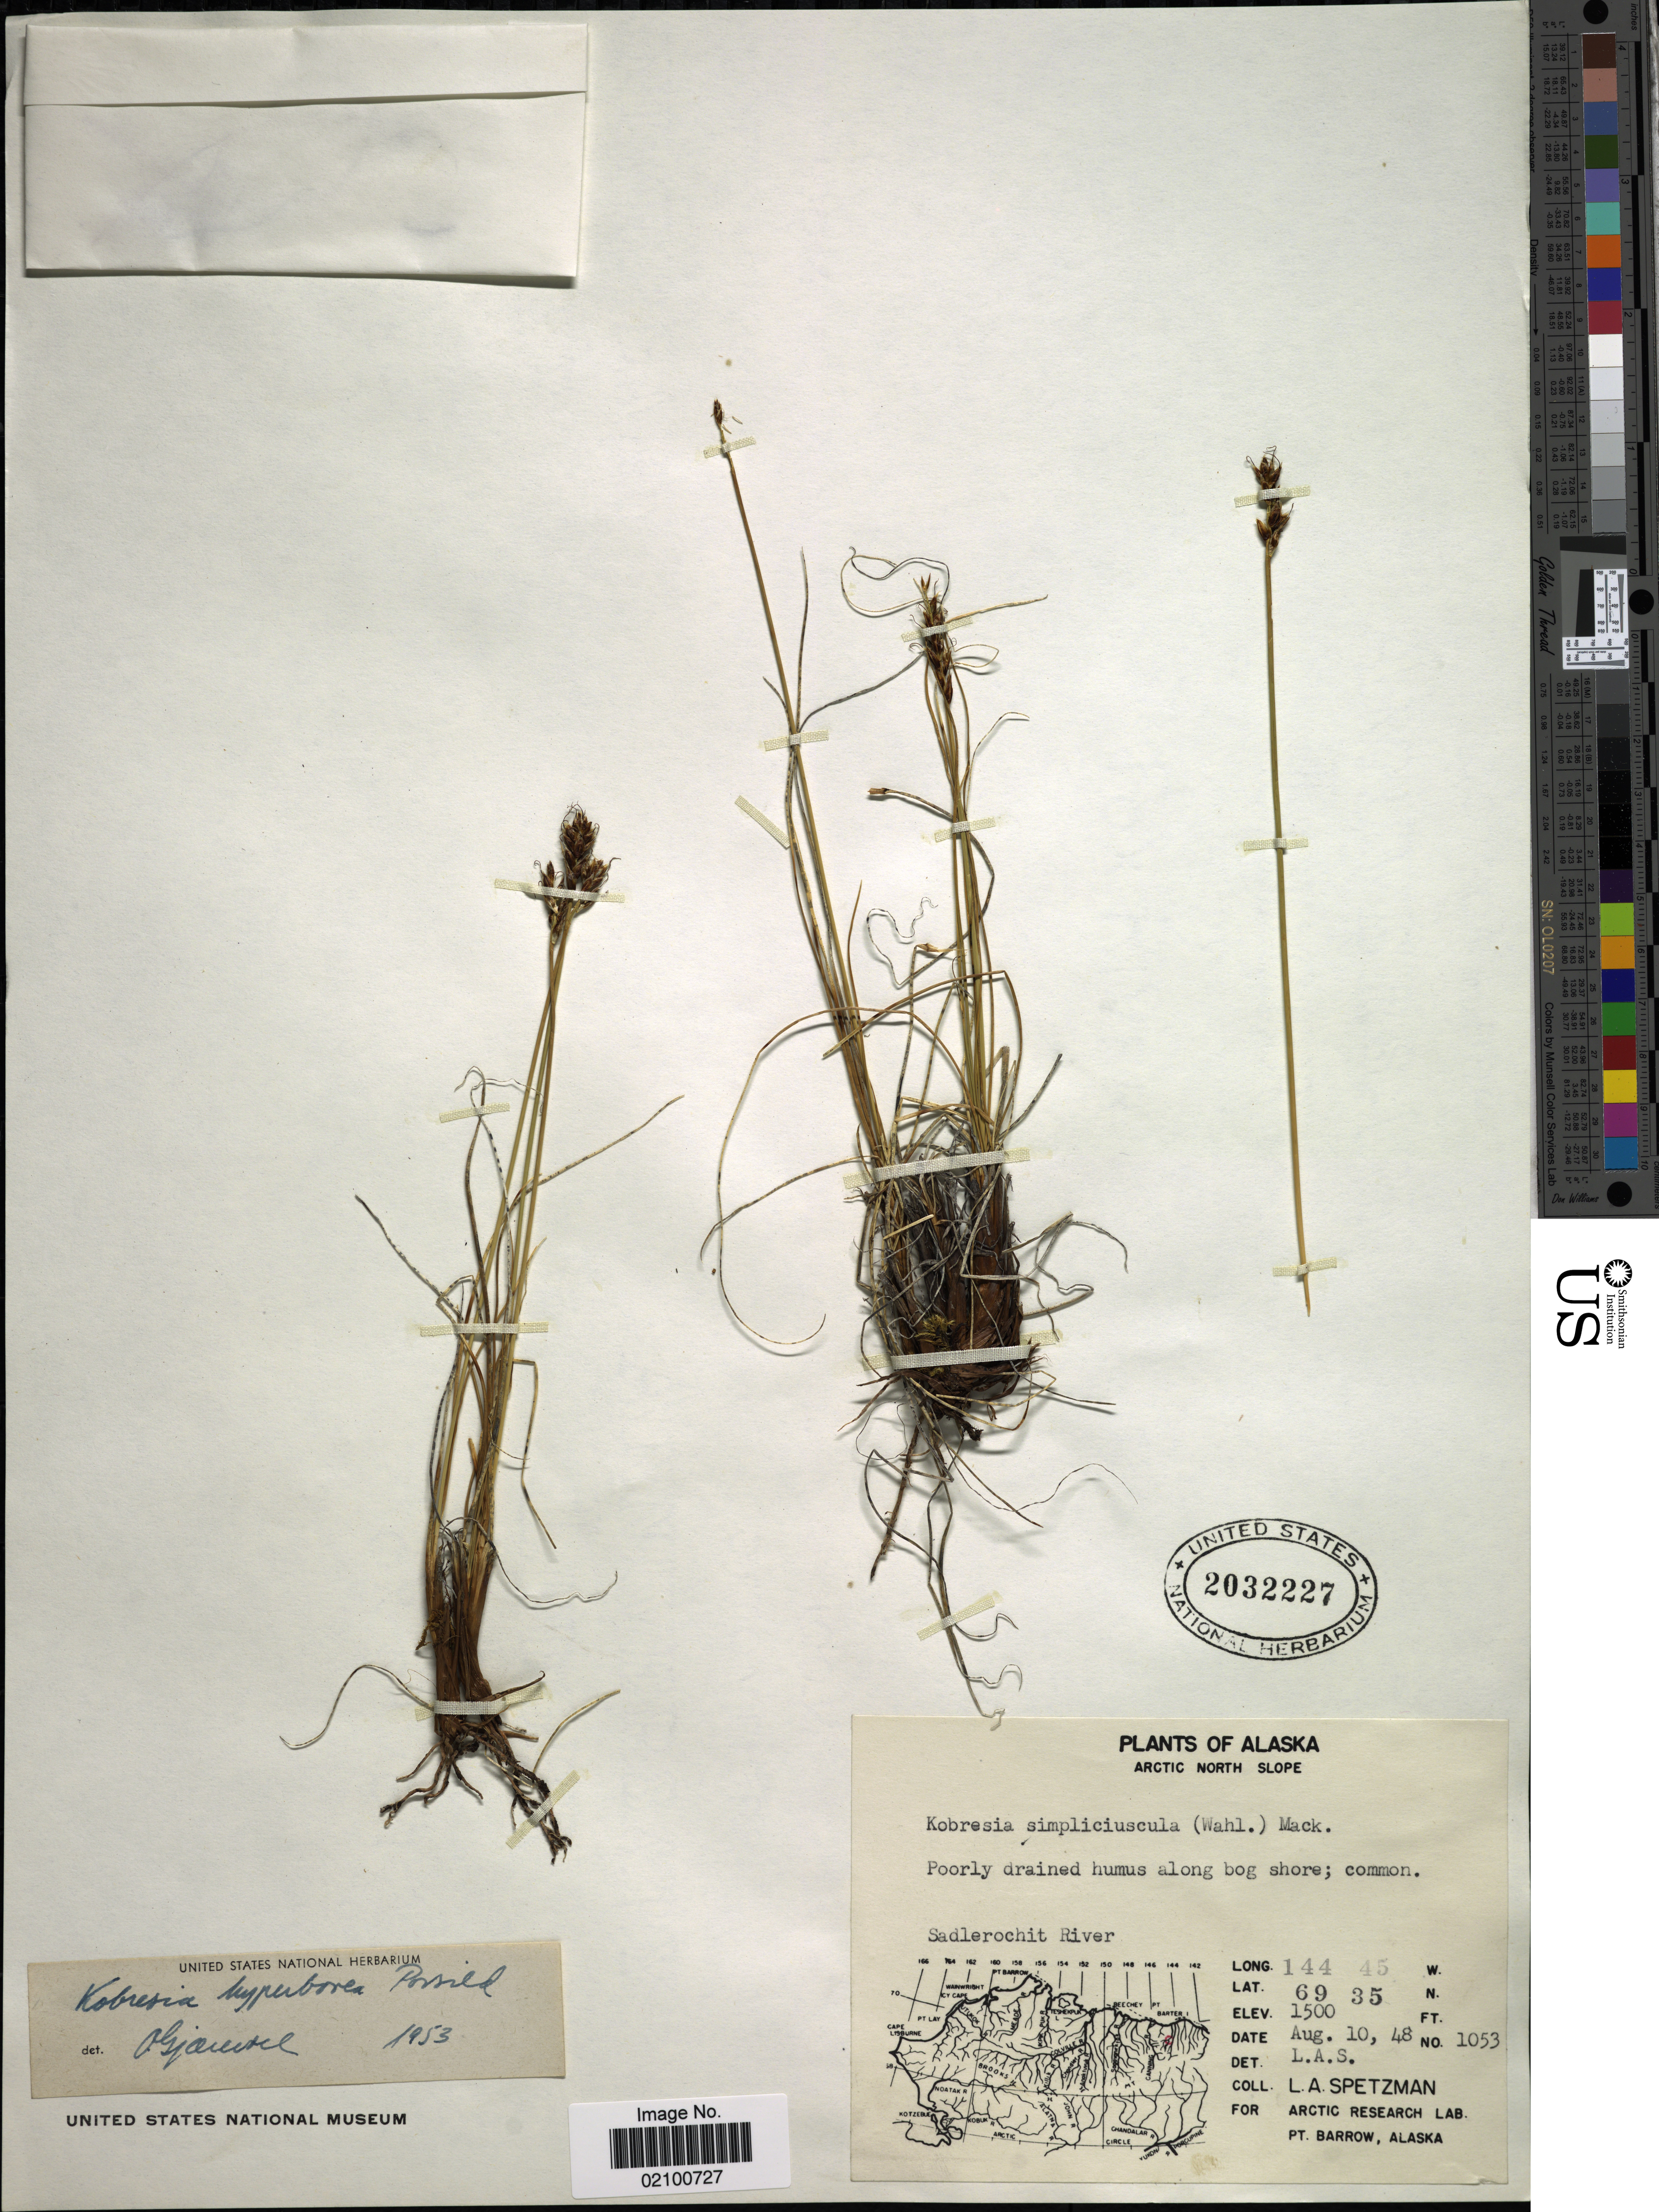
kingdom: Plantae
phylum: Tracheophyta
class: Liliopsida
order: Poales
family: Cyperaceae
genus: Carex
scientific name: Carex borealipolaris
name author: S.R. Zhang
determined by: Strong, M. T., (US), Smithsonian Institution - National Museum of Natural History (UNITED STATES)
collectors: L. Spetzman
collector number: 1053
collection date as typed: Transcribed d/m/y: 10/8/48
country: United States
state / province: Alaska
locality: Arctic North Slope, Sadlerochit River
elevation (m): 457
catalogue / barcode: US 2032227